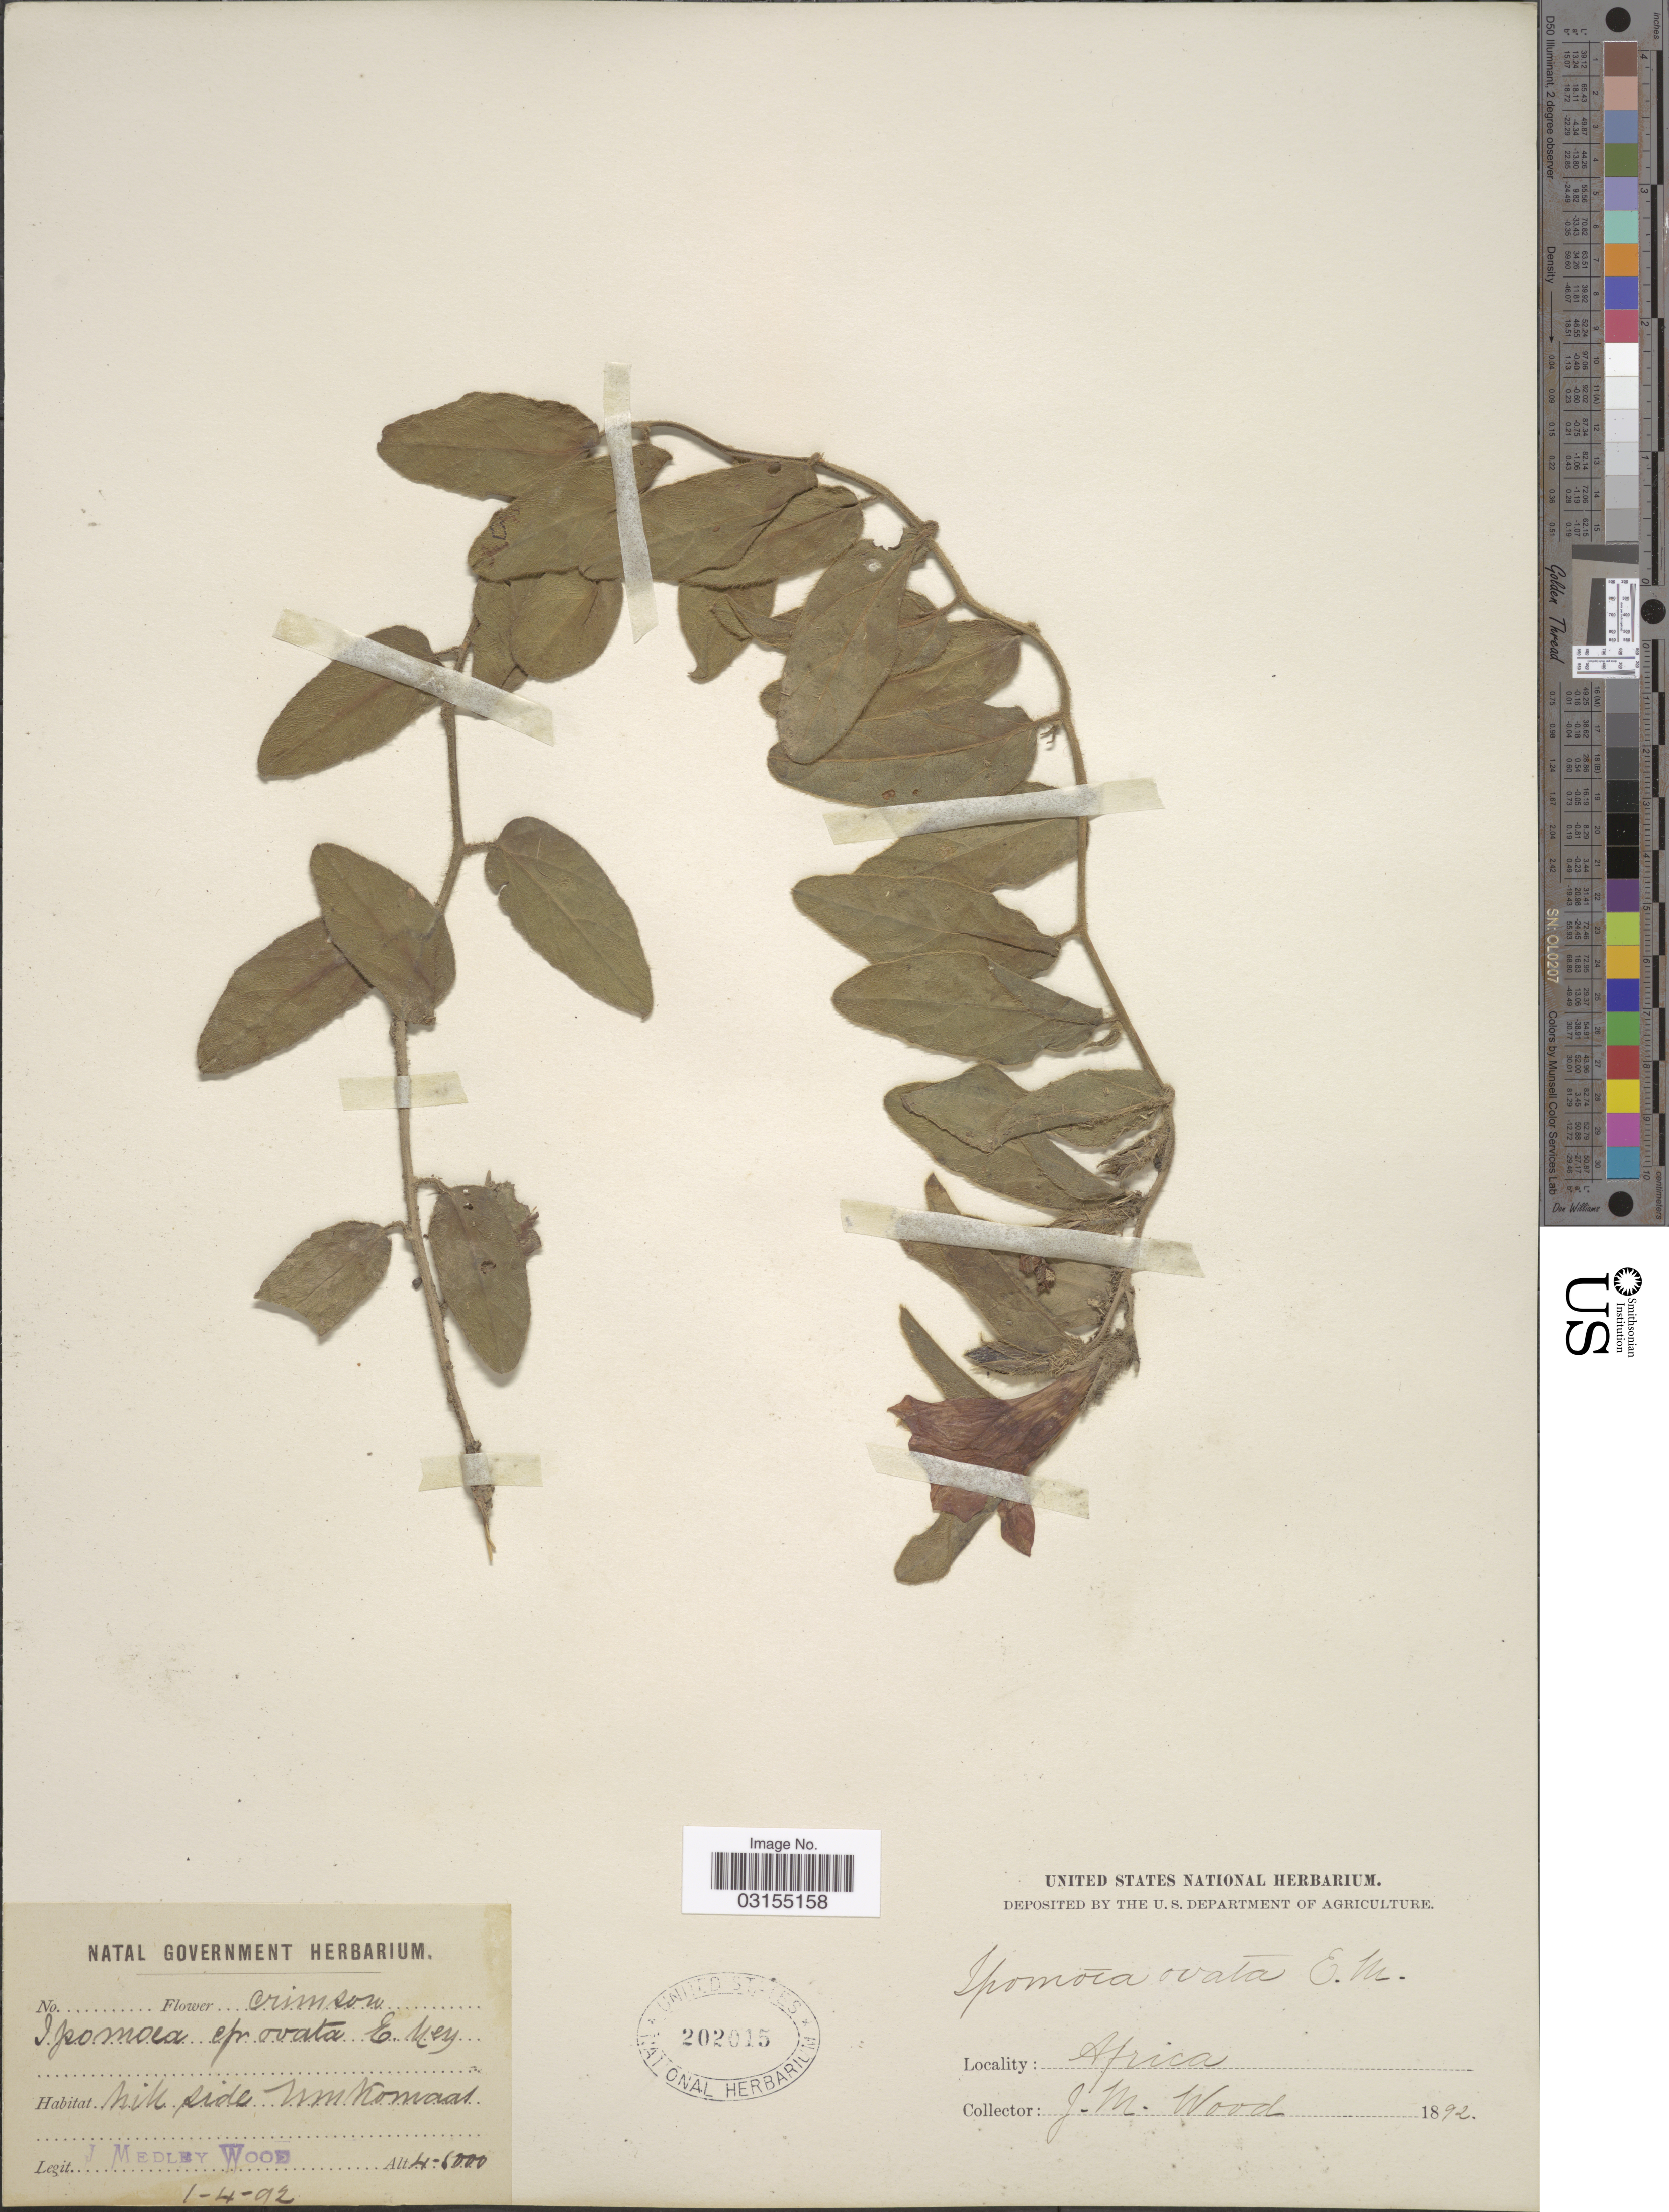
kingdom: Plantae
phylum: Tracheophyta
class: Magnoliopsida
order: Solanales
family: Convolvulaceae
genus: Ipomoea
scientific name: Ipomoea ovata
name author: E. Mey. ex Rendle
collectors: J. Medley Wood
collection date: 1892-04-01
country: South Africa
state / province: KwaZulu-Natal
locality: Hill side Umkomaas.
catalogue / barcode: US 202015